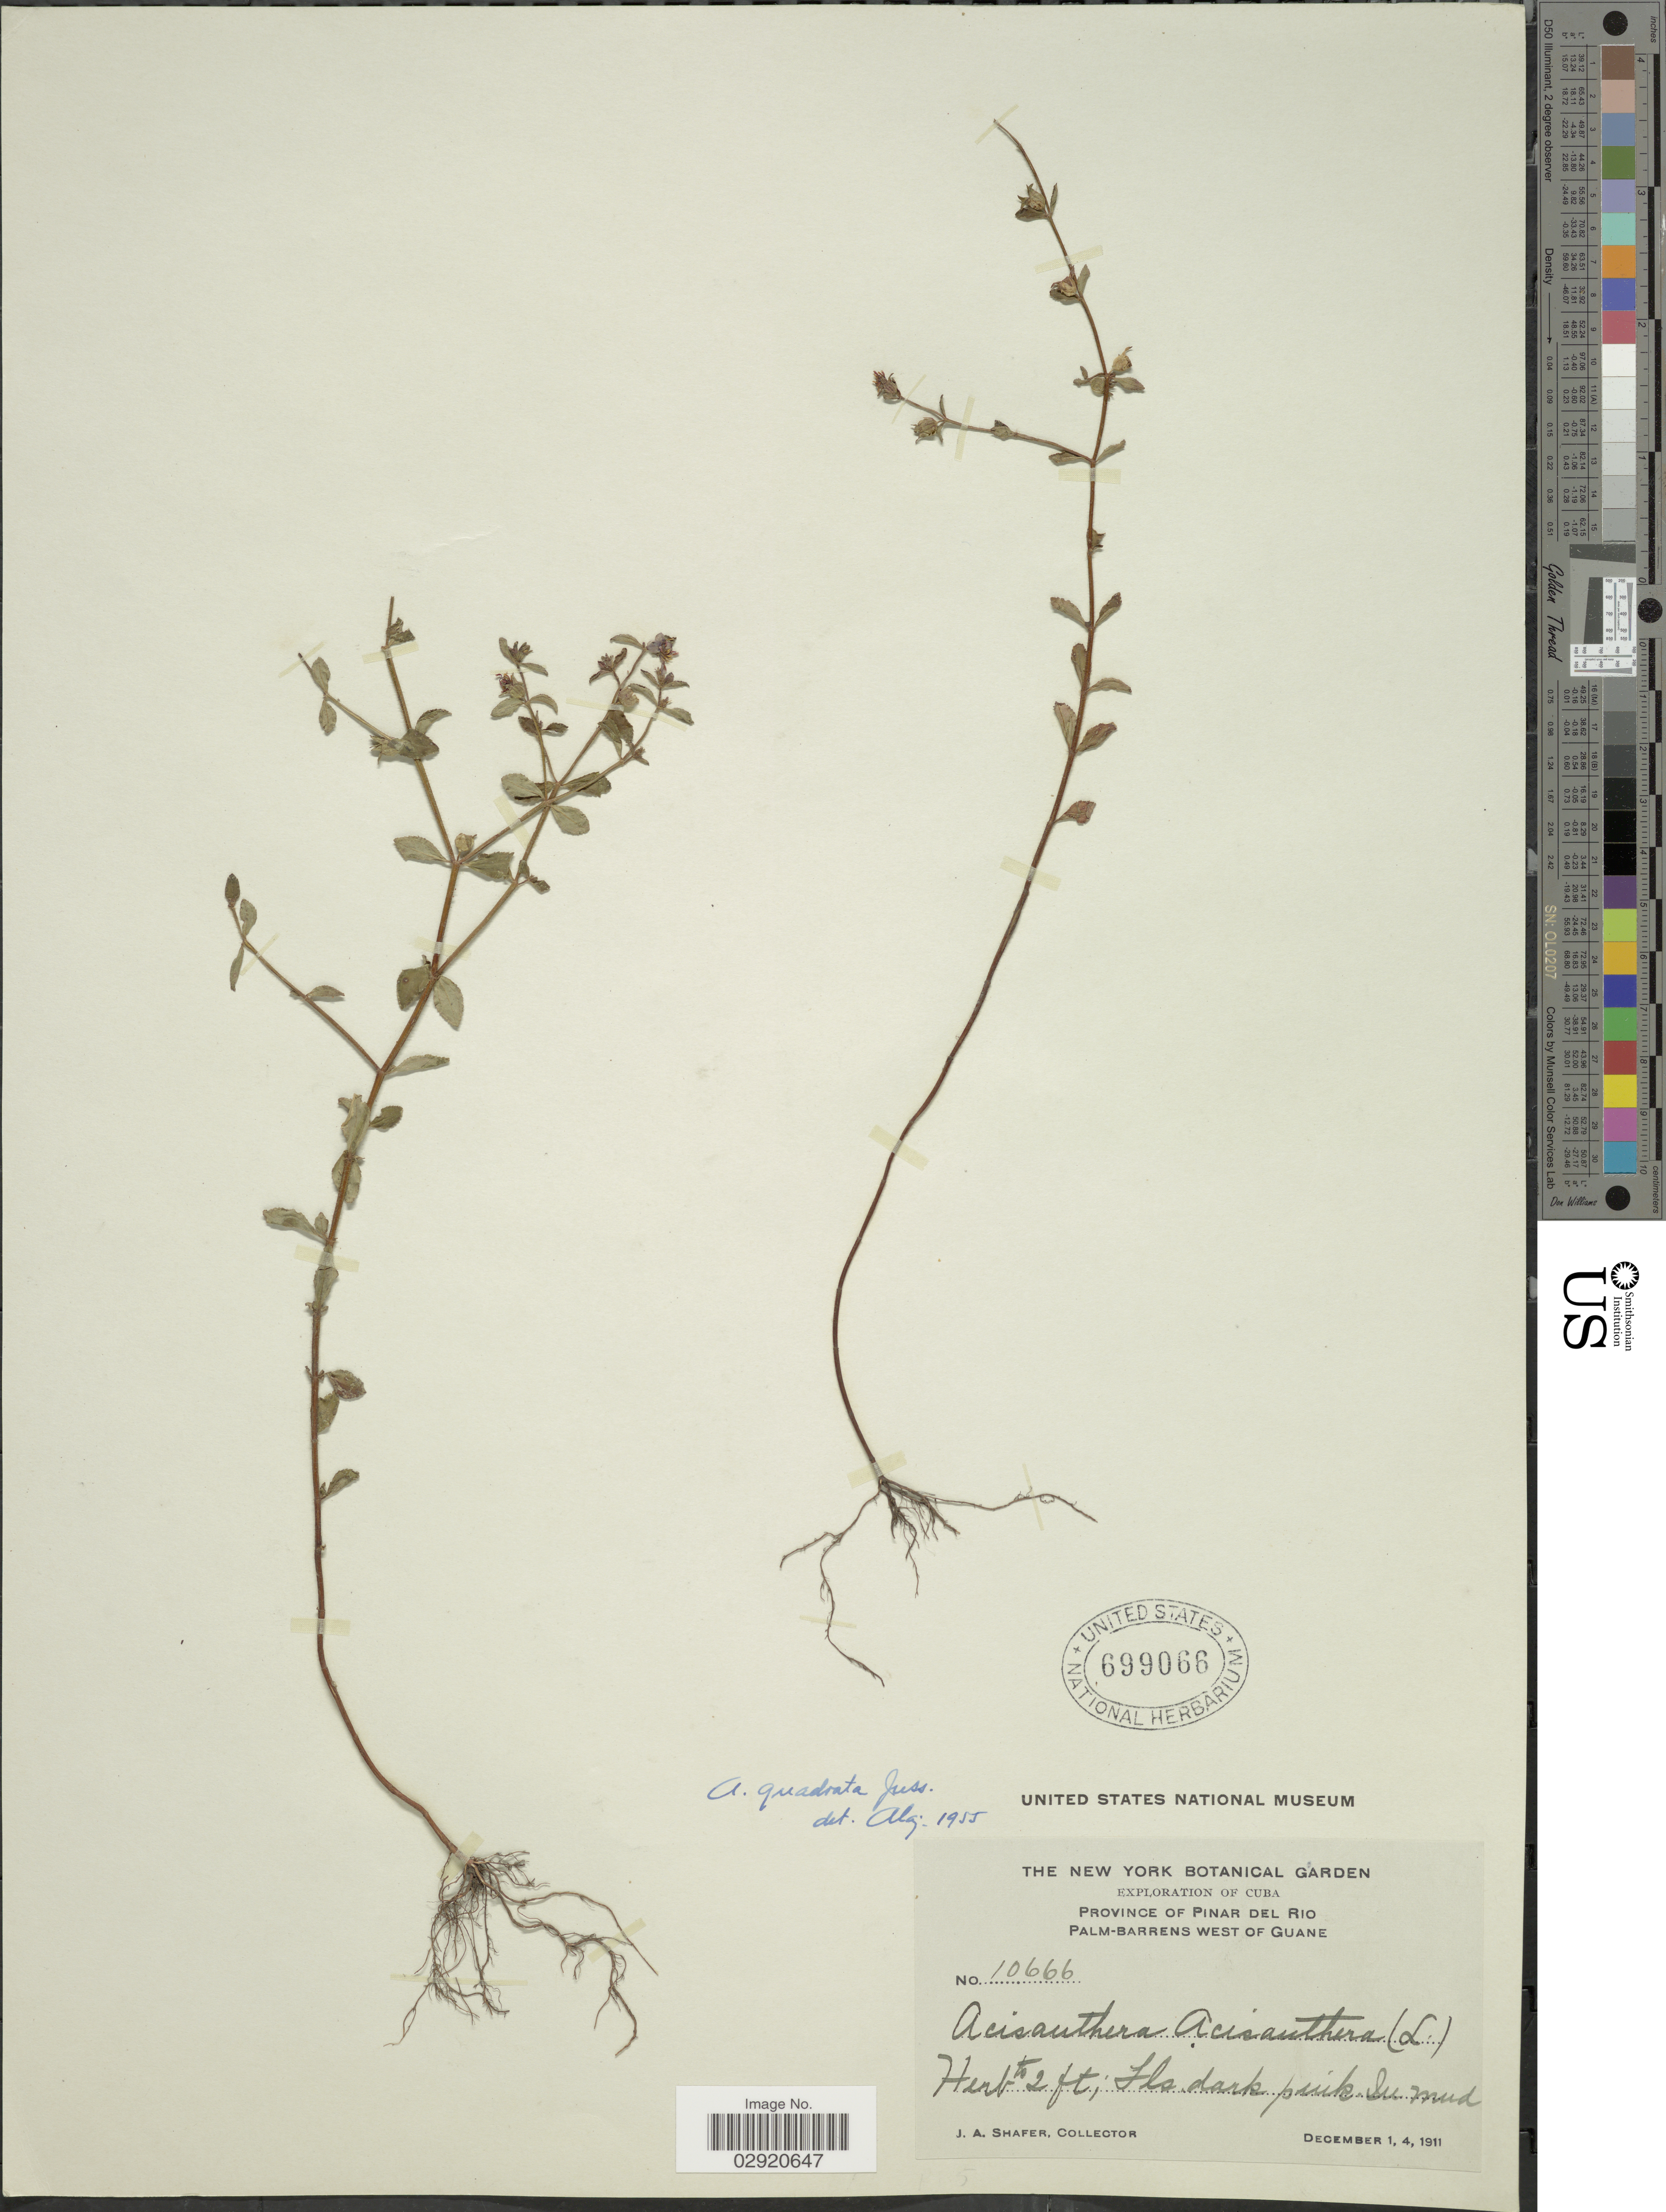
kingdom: Plantae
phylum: Tracheophyta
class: Magnoliopsida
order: Myrtales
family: Melastomataceae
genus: Acisanthera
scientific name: Acisanthera erecta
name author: Gleason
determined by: Nunes da Silva, Diego, (RB), Jardim Botanico do Rio de Janeiro - Herbario (BRAZIL)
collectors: J. A. Shafer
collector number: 10666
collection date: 1911-12-01/1911-12-04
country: Cuba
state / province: Pinar del Río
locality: Palm-Barrens west of Guane.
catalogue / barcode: US 699066